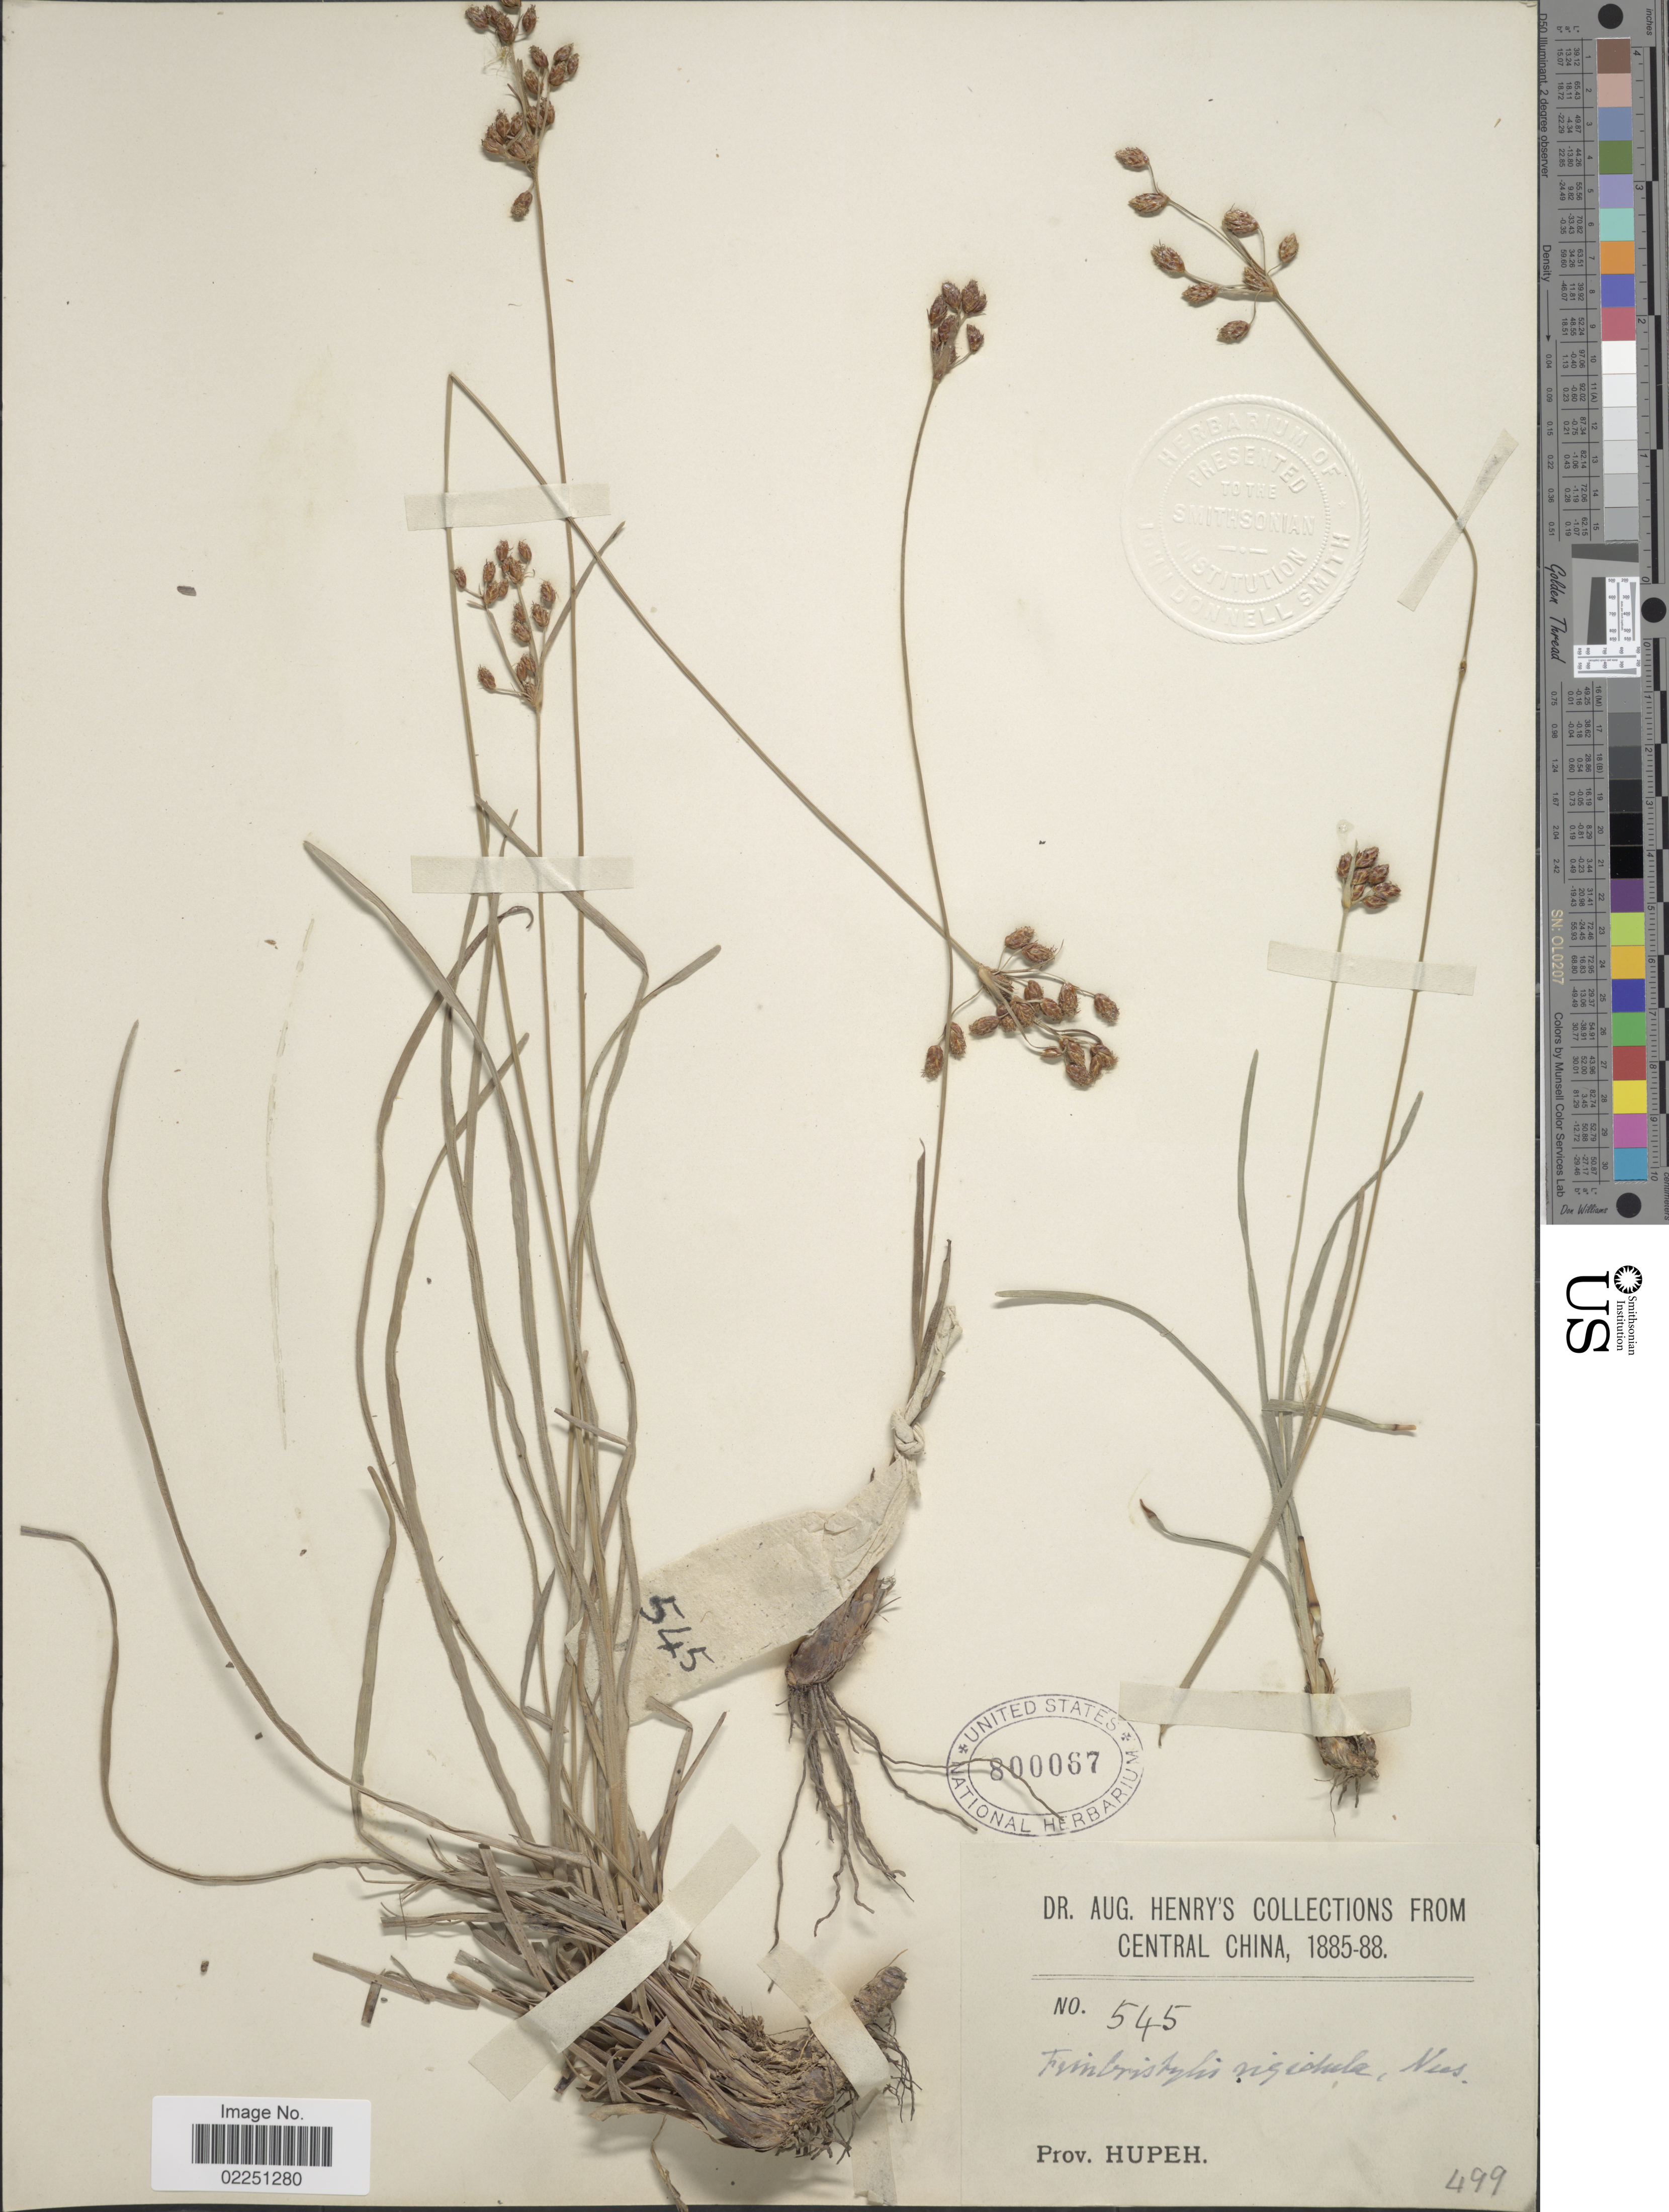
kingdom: Plantae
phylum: Tracheophyta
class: Liliopsida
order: Poales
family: Cyperaceae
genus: Fimbristylis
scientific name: Fimbristylis rigidula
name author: Nees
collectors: A. Henry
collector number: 545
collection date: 1885/1888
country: China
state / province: Hubei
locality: Prov. Hupeh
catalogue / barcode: US 800067